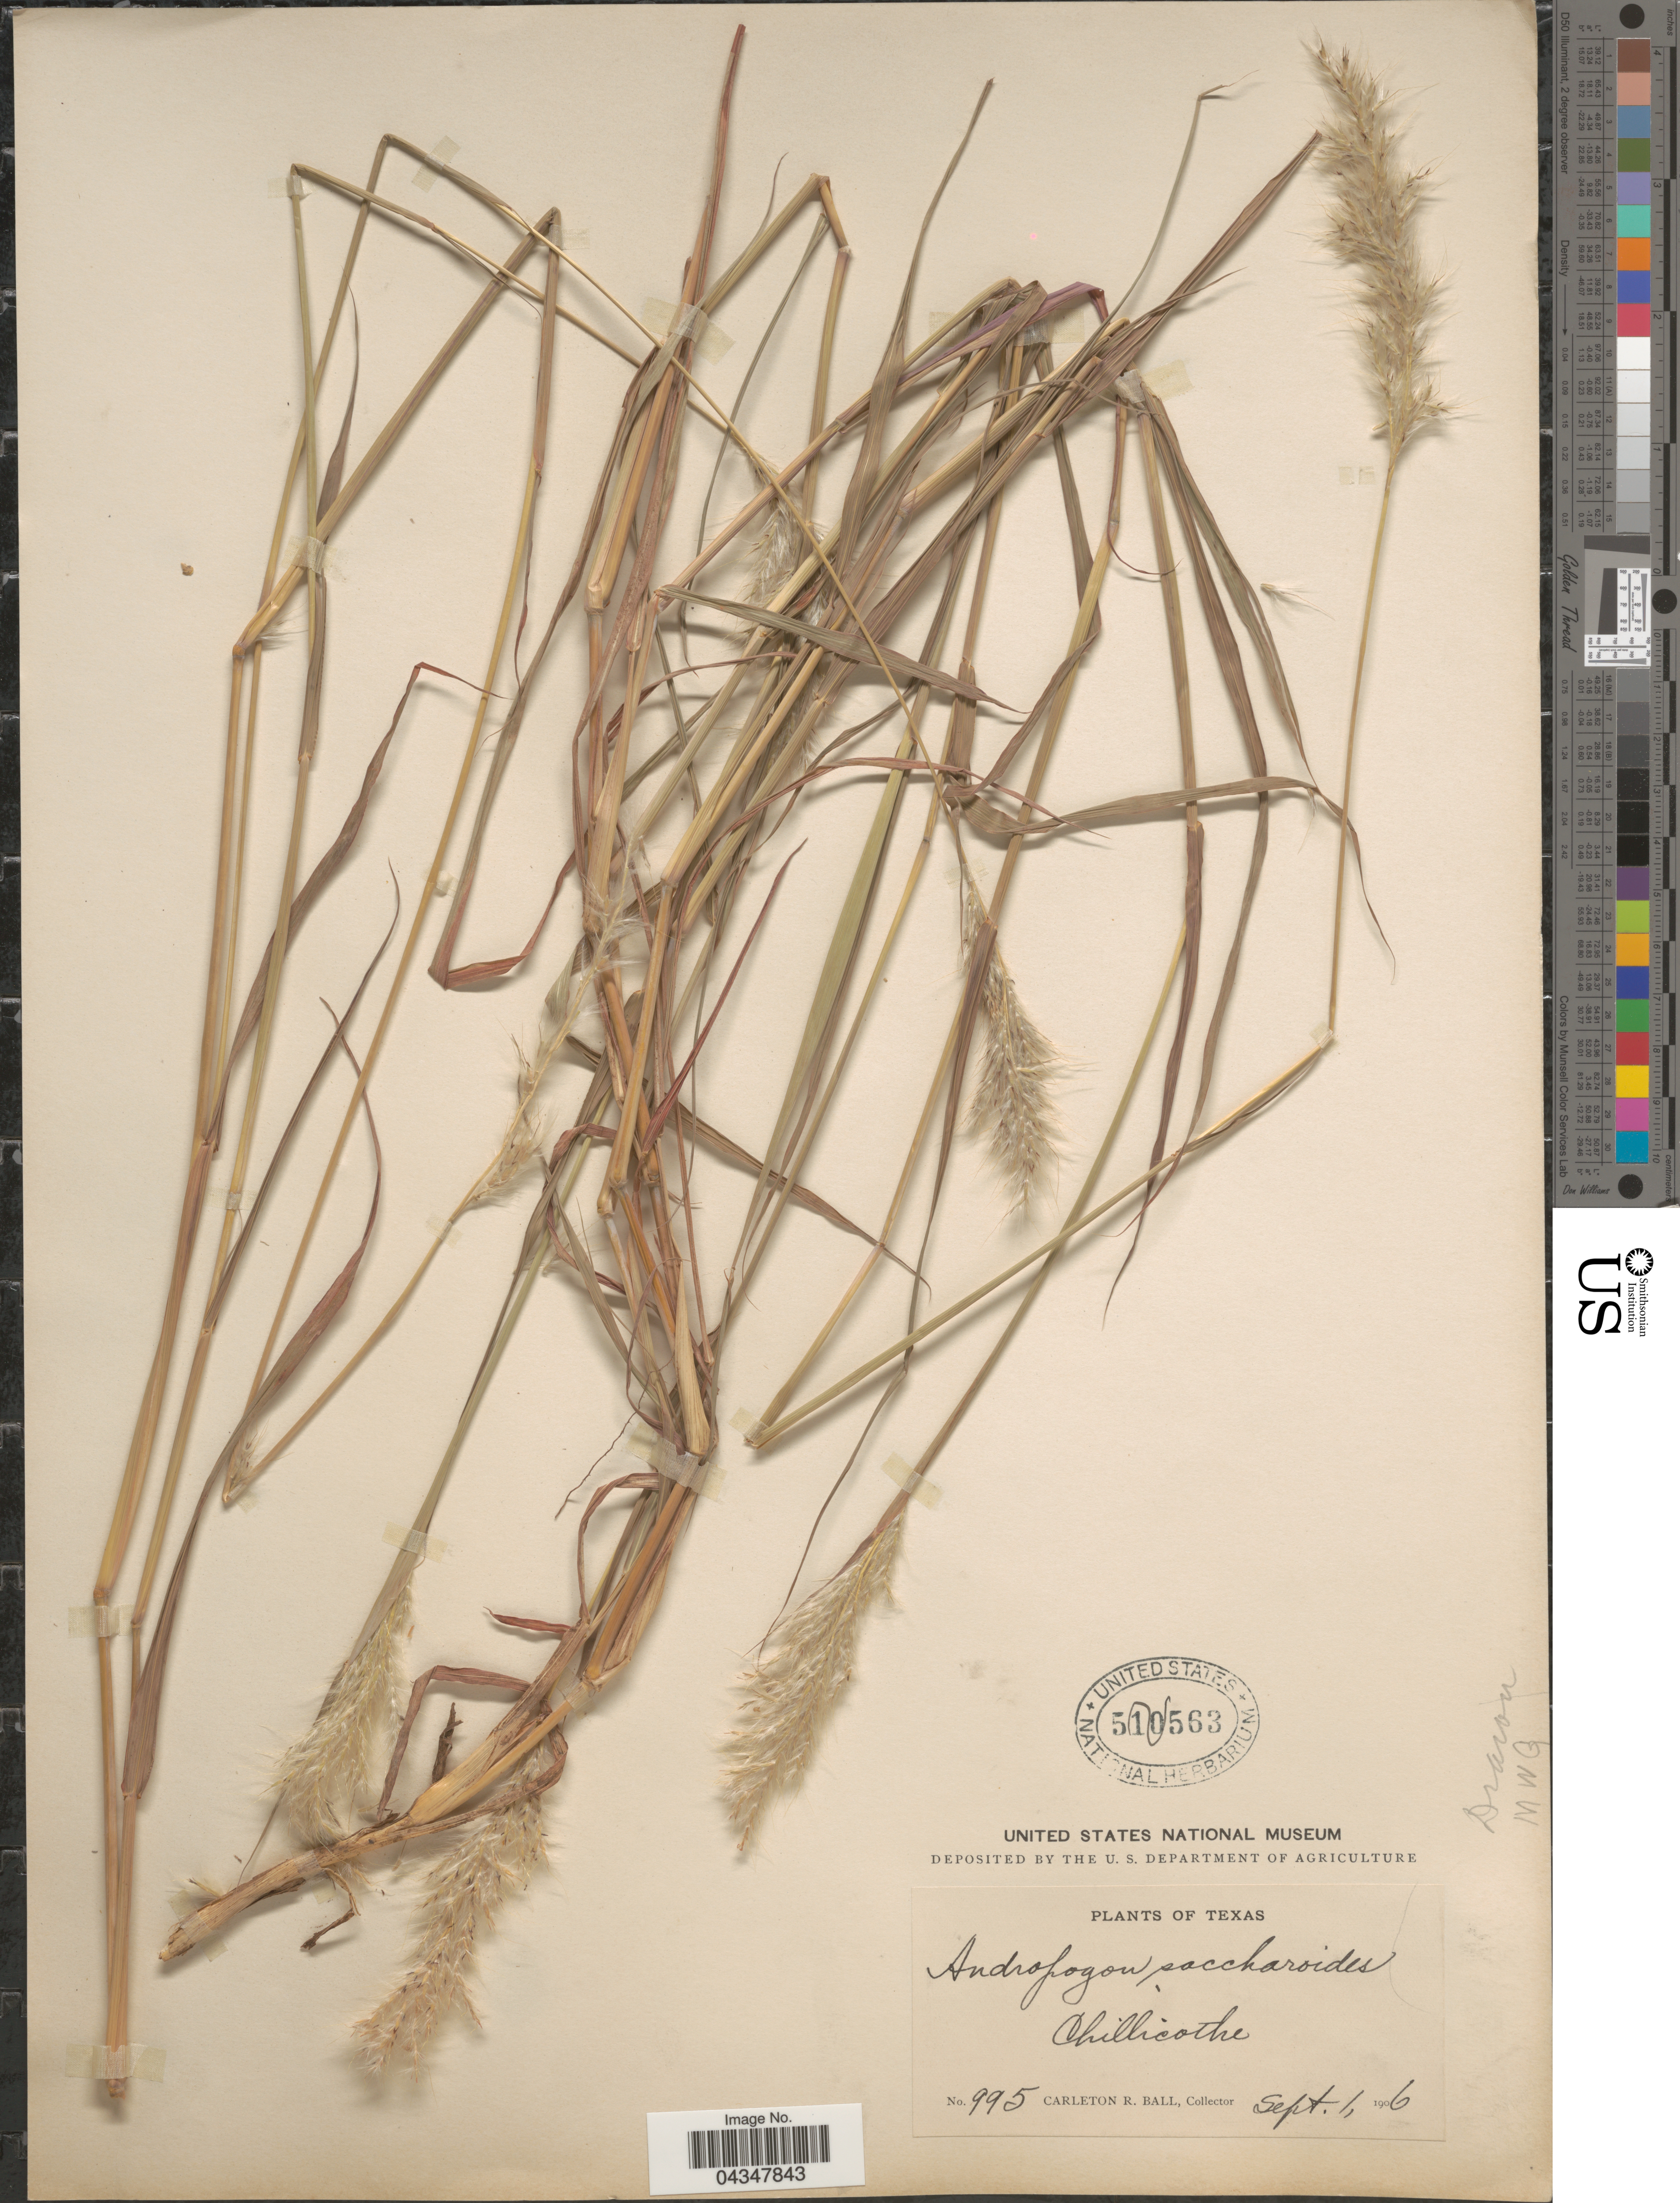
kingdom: Plantae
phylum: Tracheophyta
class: Liliopsida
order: Poales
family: Poaceae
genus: Bothriochloa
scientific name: Bothriochloa saccharoides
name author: (Sw.) Rydb.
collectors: C. R. Ball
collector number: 995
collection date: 1906-09-01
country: United States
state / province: Texas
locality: Chillicothe.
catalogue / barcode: US 501563